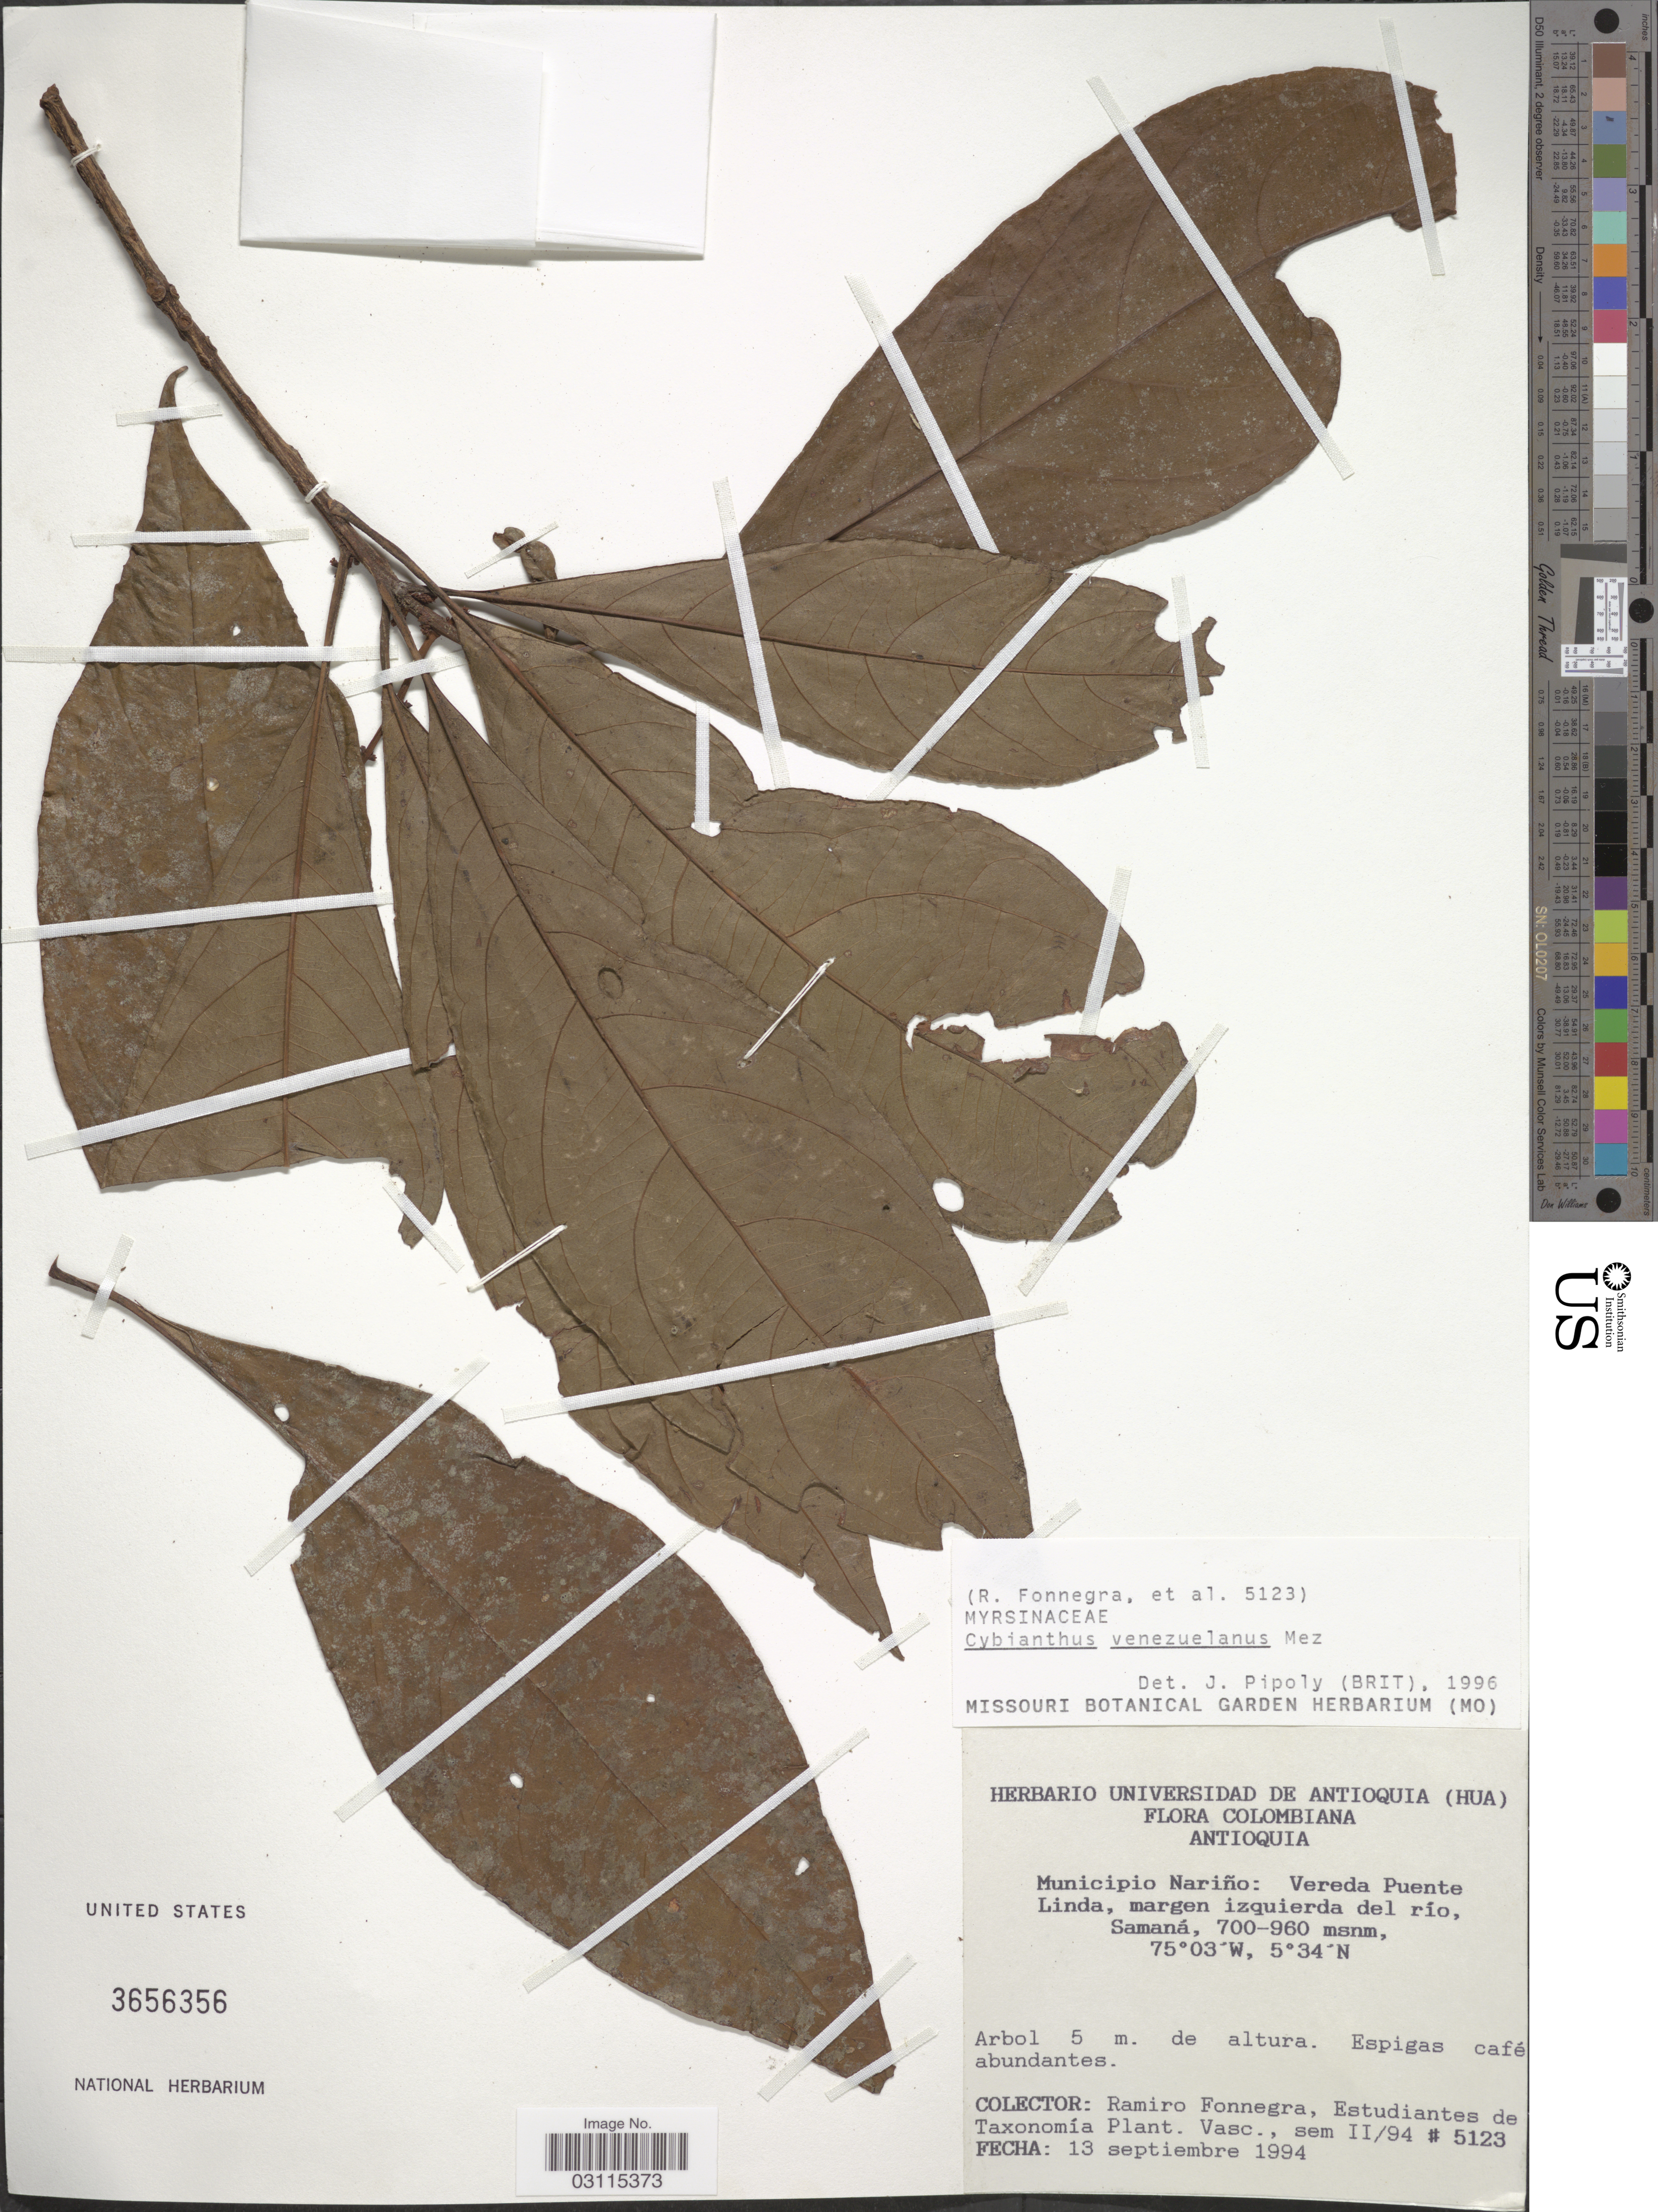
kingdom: Plantae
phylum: Tracheophyta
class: Magnoliopsida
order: Ericales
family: Primulaceae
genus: Cybianthus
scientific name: Cybianthus venezuelanus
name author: Mez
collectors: R. Fonnegra G. & Estudiantes de Taxonomía de Plant. Vasculares sem., II/94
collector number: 5123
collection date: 1994-09-13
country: Colombia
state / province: Antioquia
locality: Municipio Nariño: Vereda Puente Linda, margen izquierda del río, Samaná.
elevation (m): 700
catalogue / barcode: US 3656356